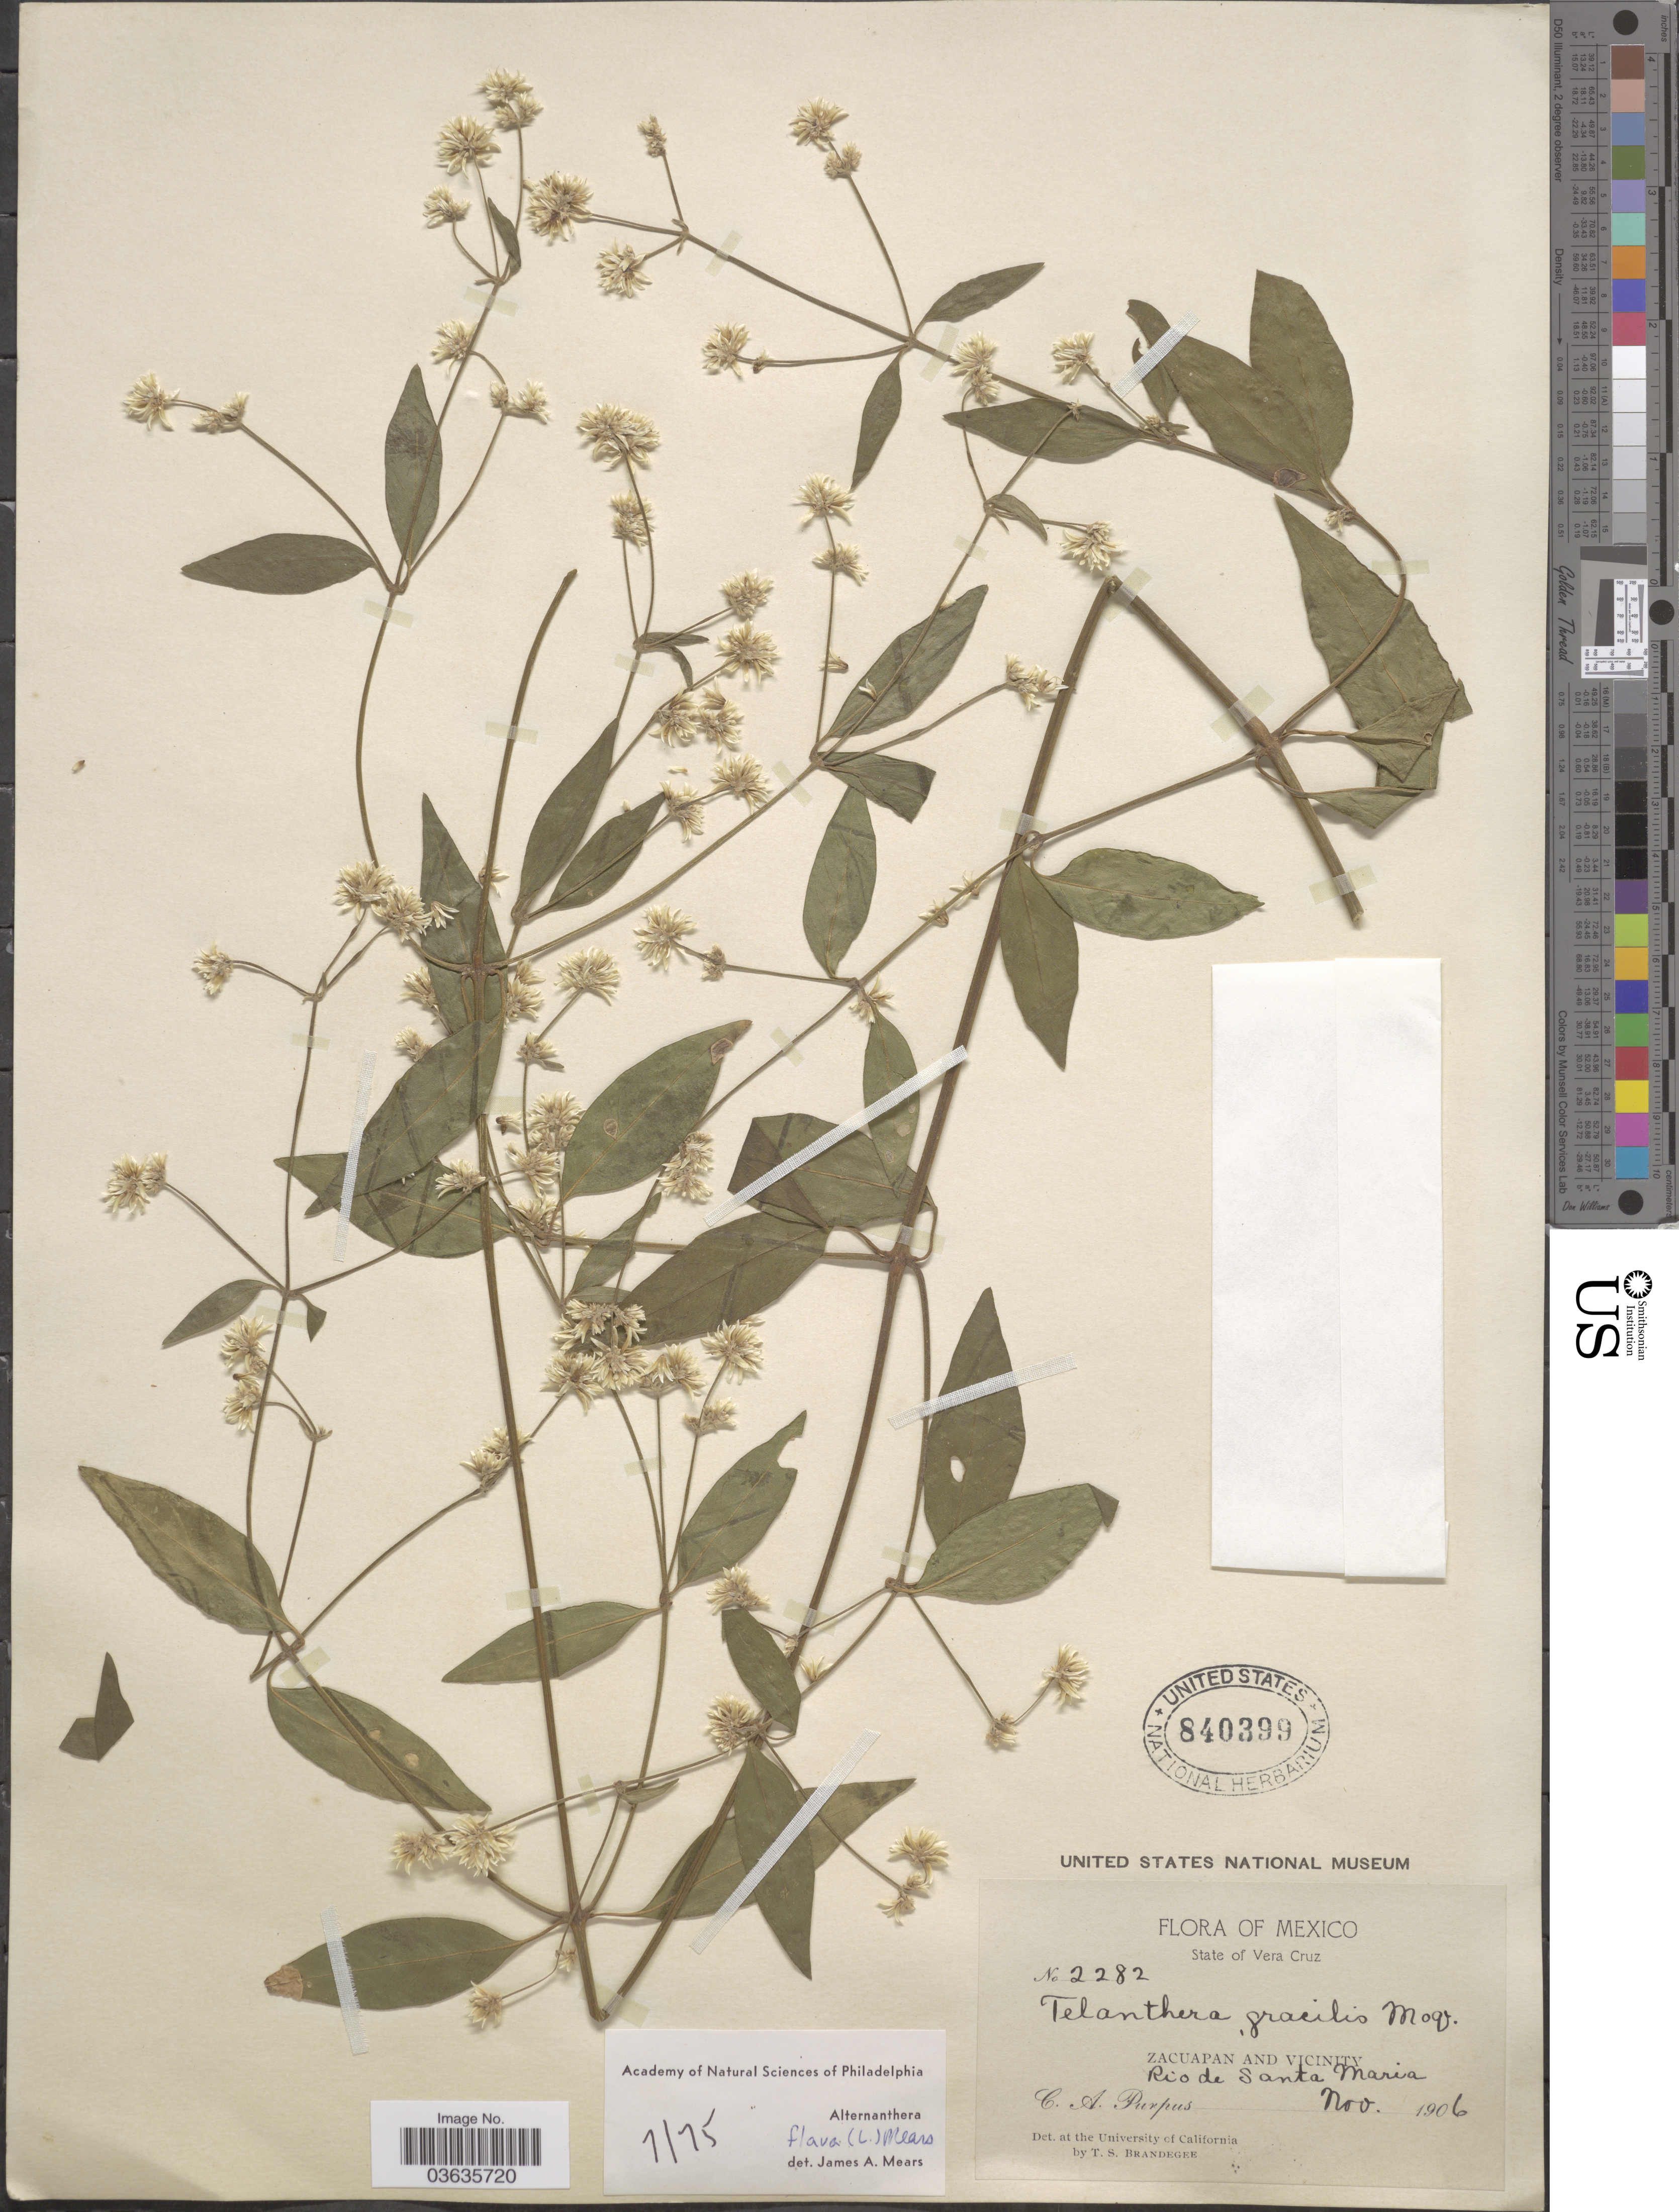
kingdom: Plantae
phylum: Tracheophyta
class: Magnoliopsida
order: Caryophyllales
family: Amaranthaceae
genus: Alternanthera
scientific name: Alternanthera flava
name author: (L.) Mears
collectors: C. A. Purpus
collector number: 2282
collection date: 1906-11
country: Mexico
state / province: Veracruz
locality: State of Vera Cruz. Zacuapan and Vicinity. Rio de Santa Maria.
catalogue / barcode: US 840399